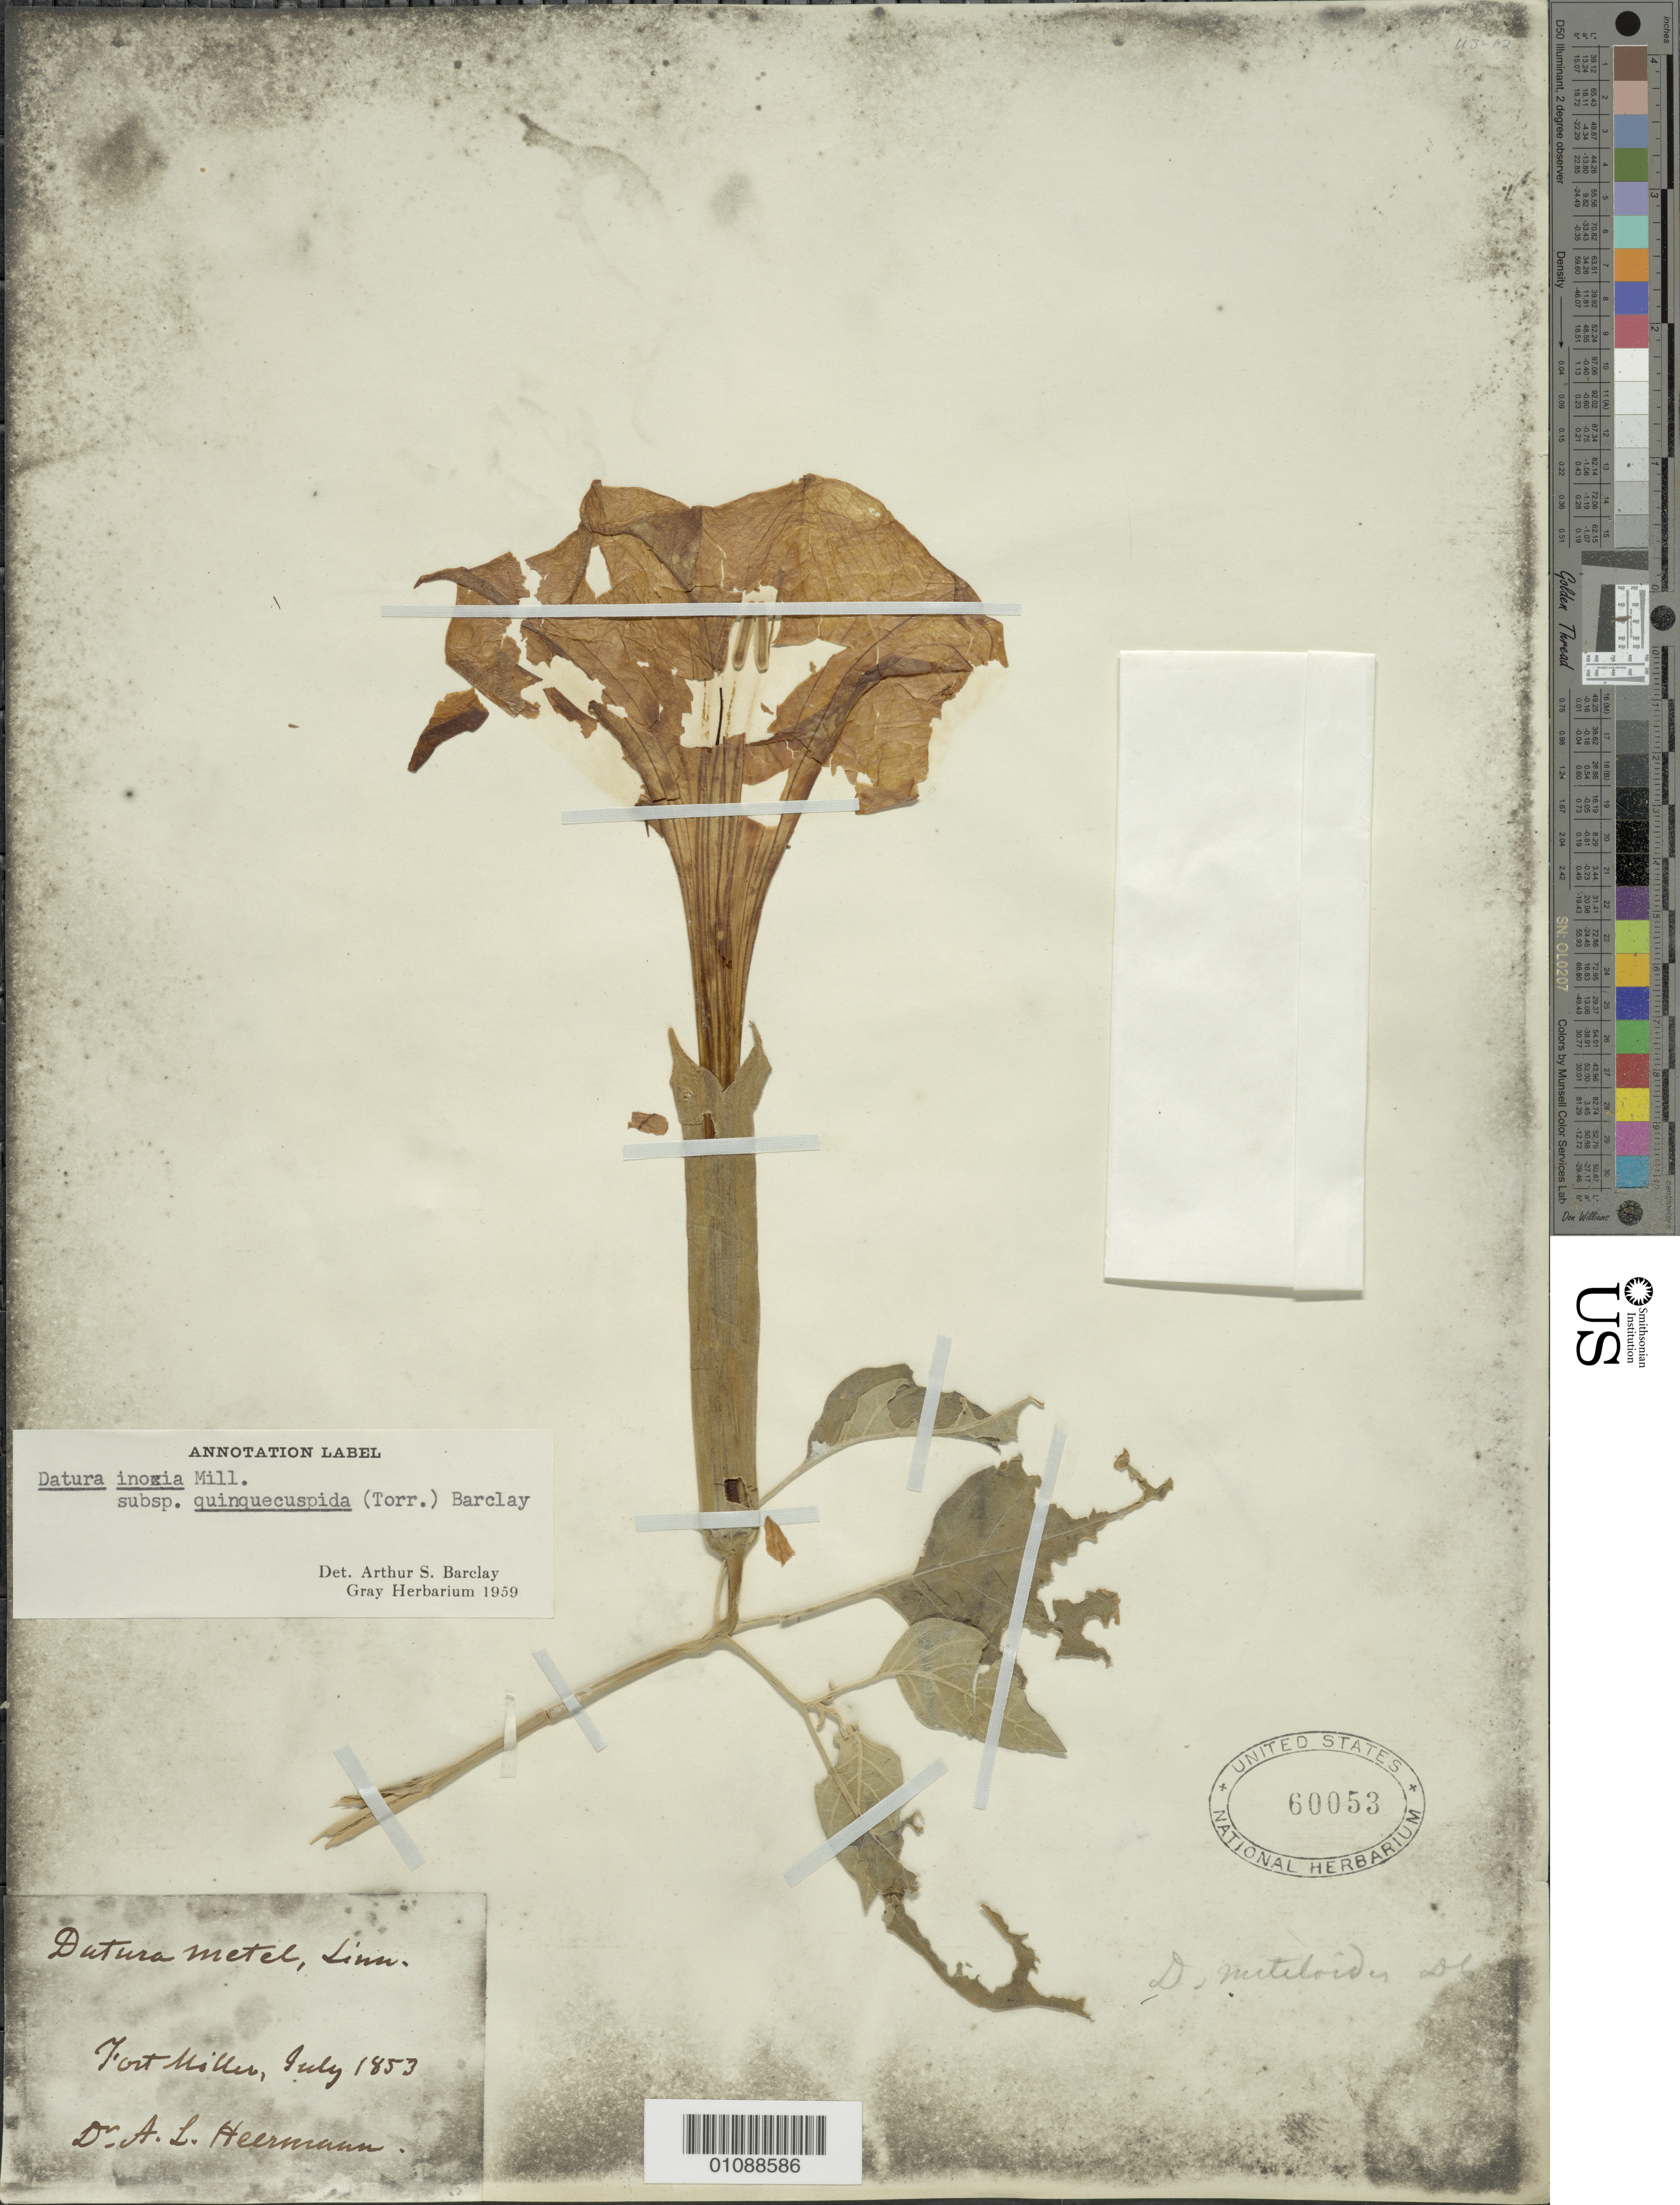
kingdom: Plantae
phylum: Tracheophyta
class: Magnoliopsida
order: Solanales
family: Solanaceae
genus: Datura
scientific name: Datura wrightii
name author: Regel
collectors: A. Heermann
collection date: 1853-07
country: United States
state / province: California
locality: Fort Miller.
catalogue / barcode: US 60053